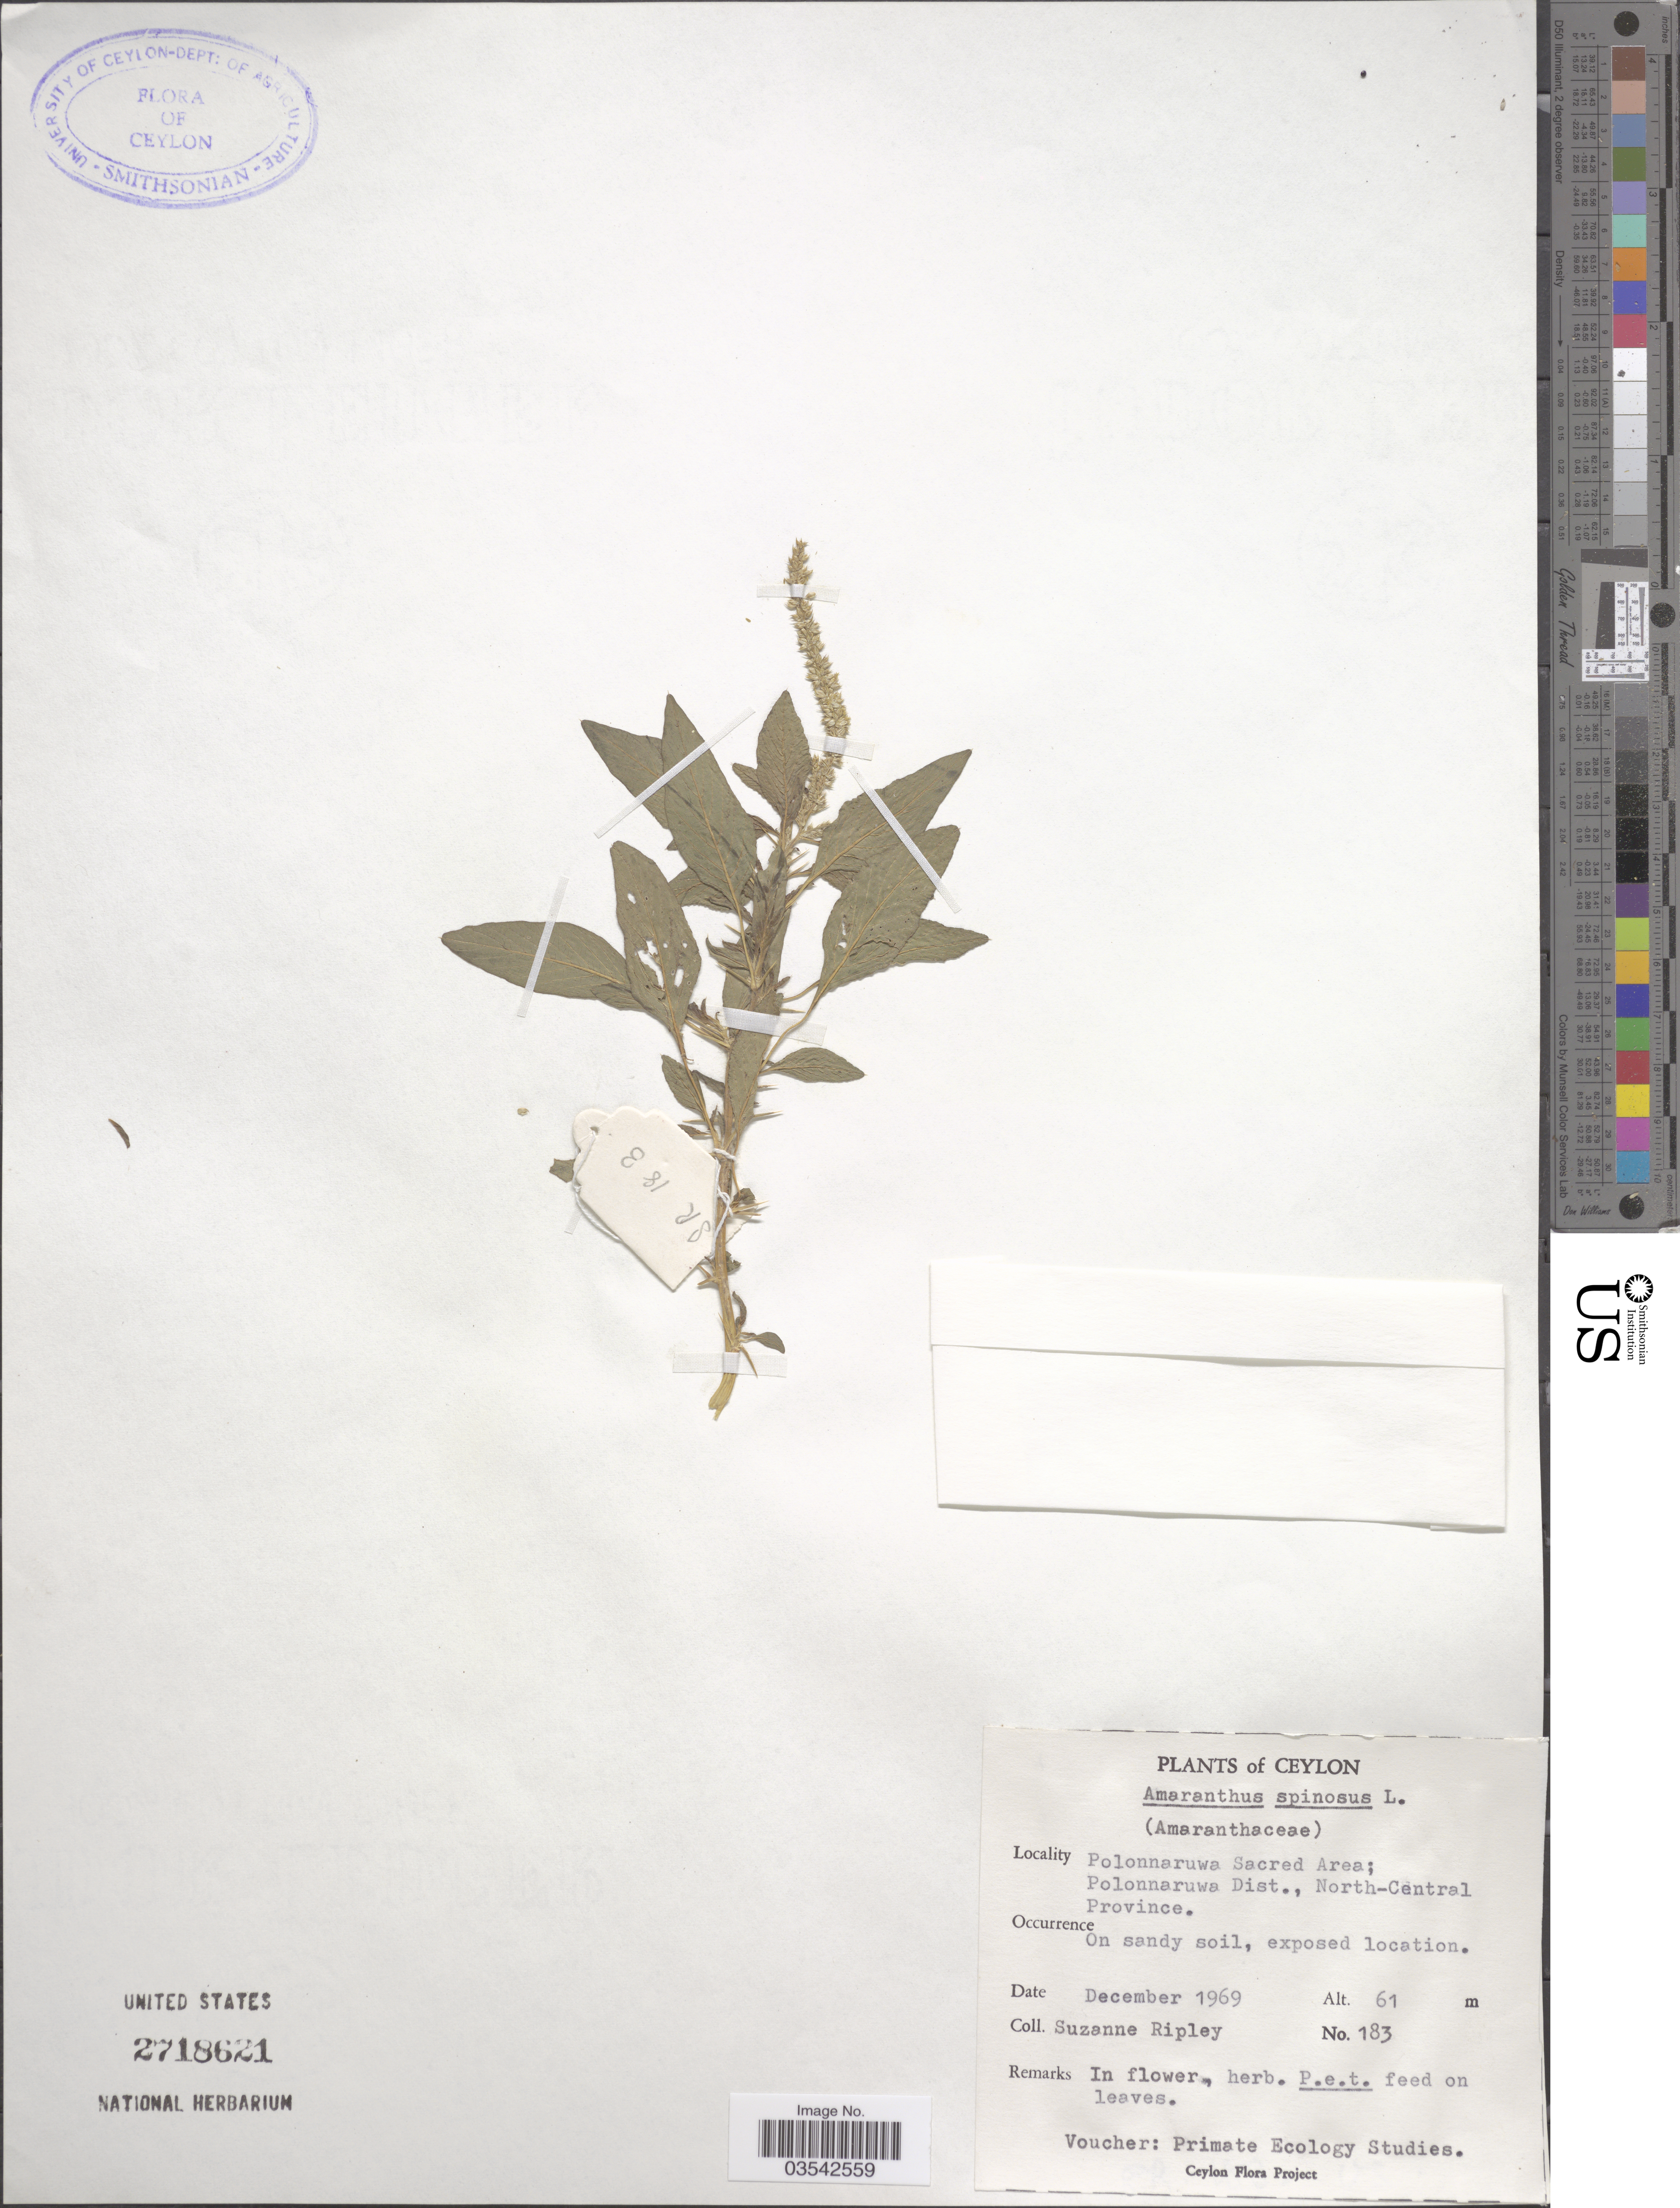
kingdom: Plantae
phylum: Tracheophyta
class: Magnoliopsida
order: Caryophyllales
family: Amaranthaceae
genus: Amaranthus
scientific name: Amaranthus spinosus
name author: L.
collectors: S. Ripley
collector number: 183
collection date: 1969-12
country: Sri Lanka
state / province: North Central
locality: Ceylon. Polonnaruwa Sacred Area; Polonnaruwa Dist.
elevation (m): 61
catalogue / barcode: US 2718621